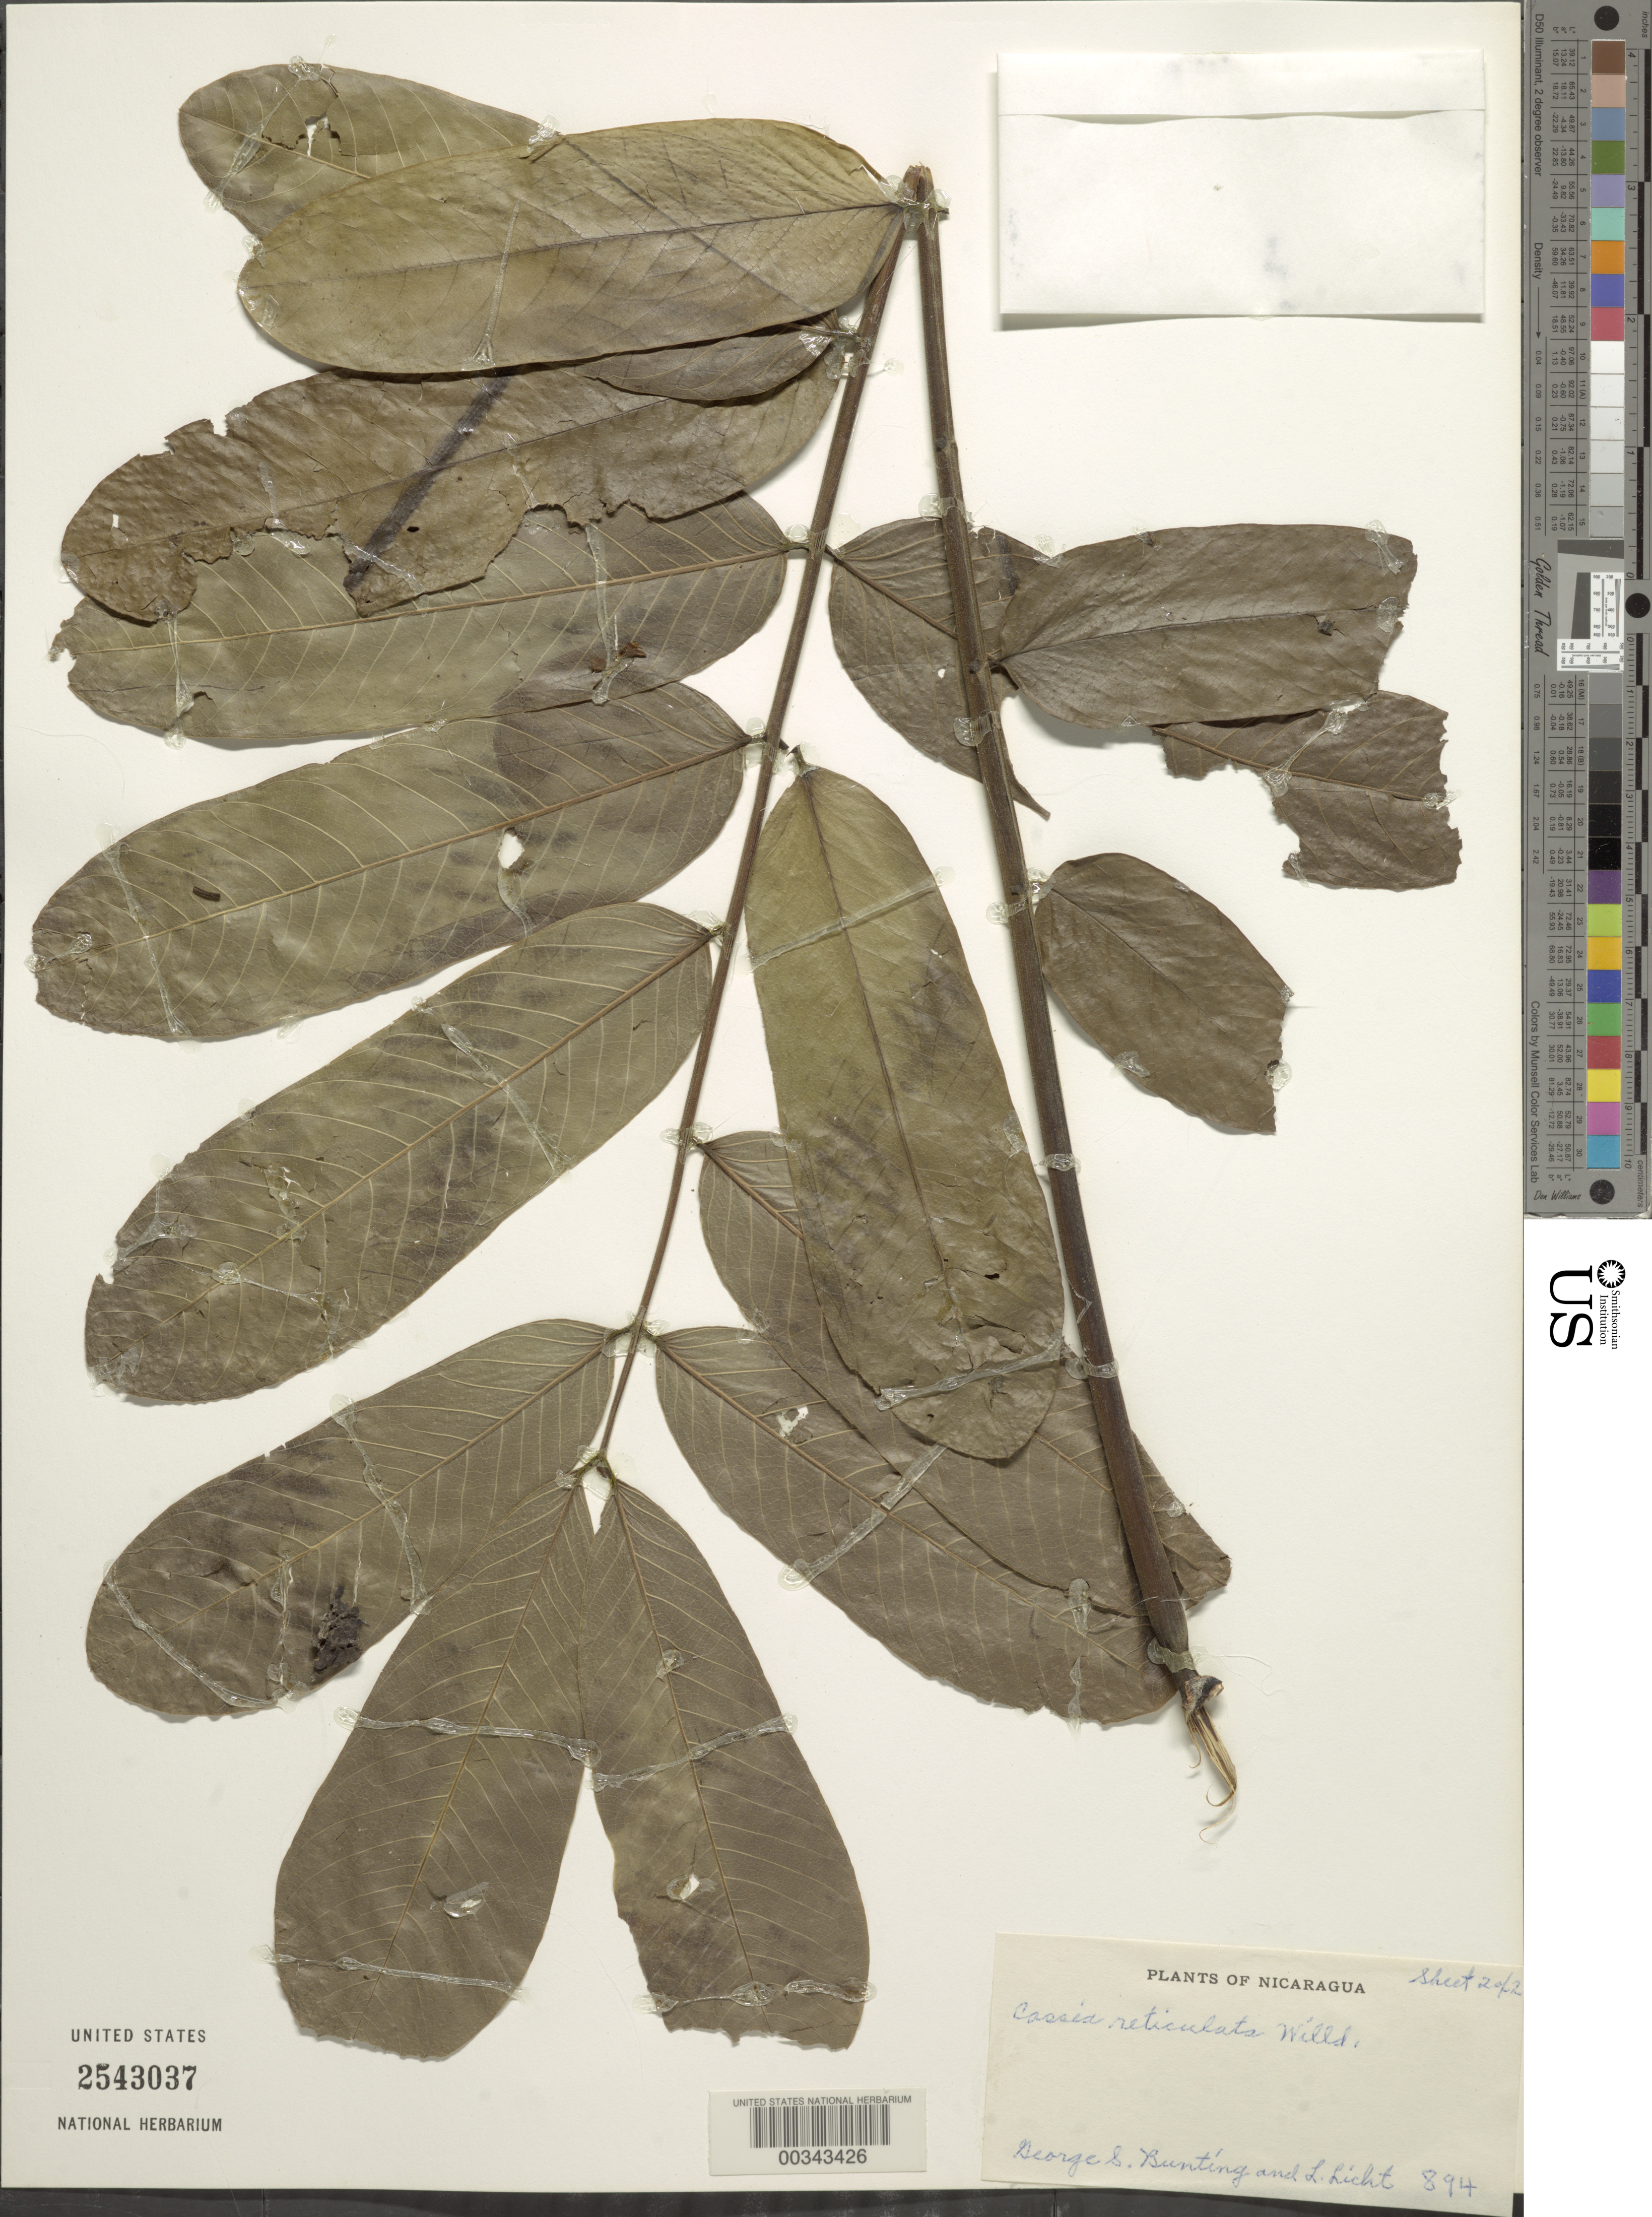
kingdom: Plantae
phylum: Tracheophyta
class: Magnoliopsida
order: Fabales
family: Fabaceae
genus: Senna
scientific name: Senna reticulata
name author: (Willd.) H.S. Irwin & Barneby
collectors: G. S. Bunting & L. Licht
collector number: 894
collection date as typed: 27 Mar 1961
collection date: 1961-03-27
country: Nicaragua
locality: Near rio san juan, from midpoint between "el relos" and raudel machuco to los sabalos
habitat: Low, open river bank, ca 2m broad; in forest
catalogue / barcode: US 2543037